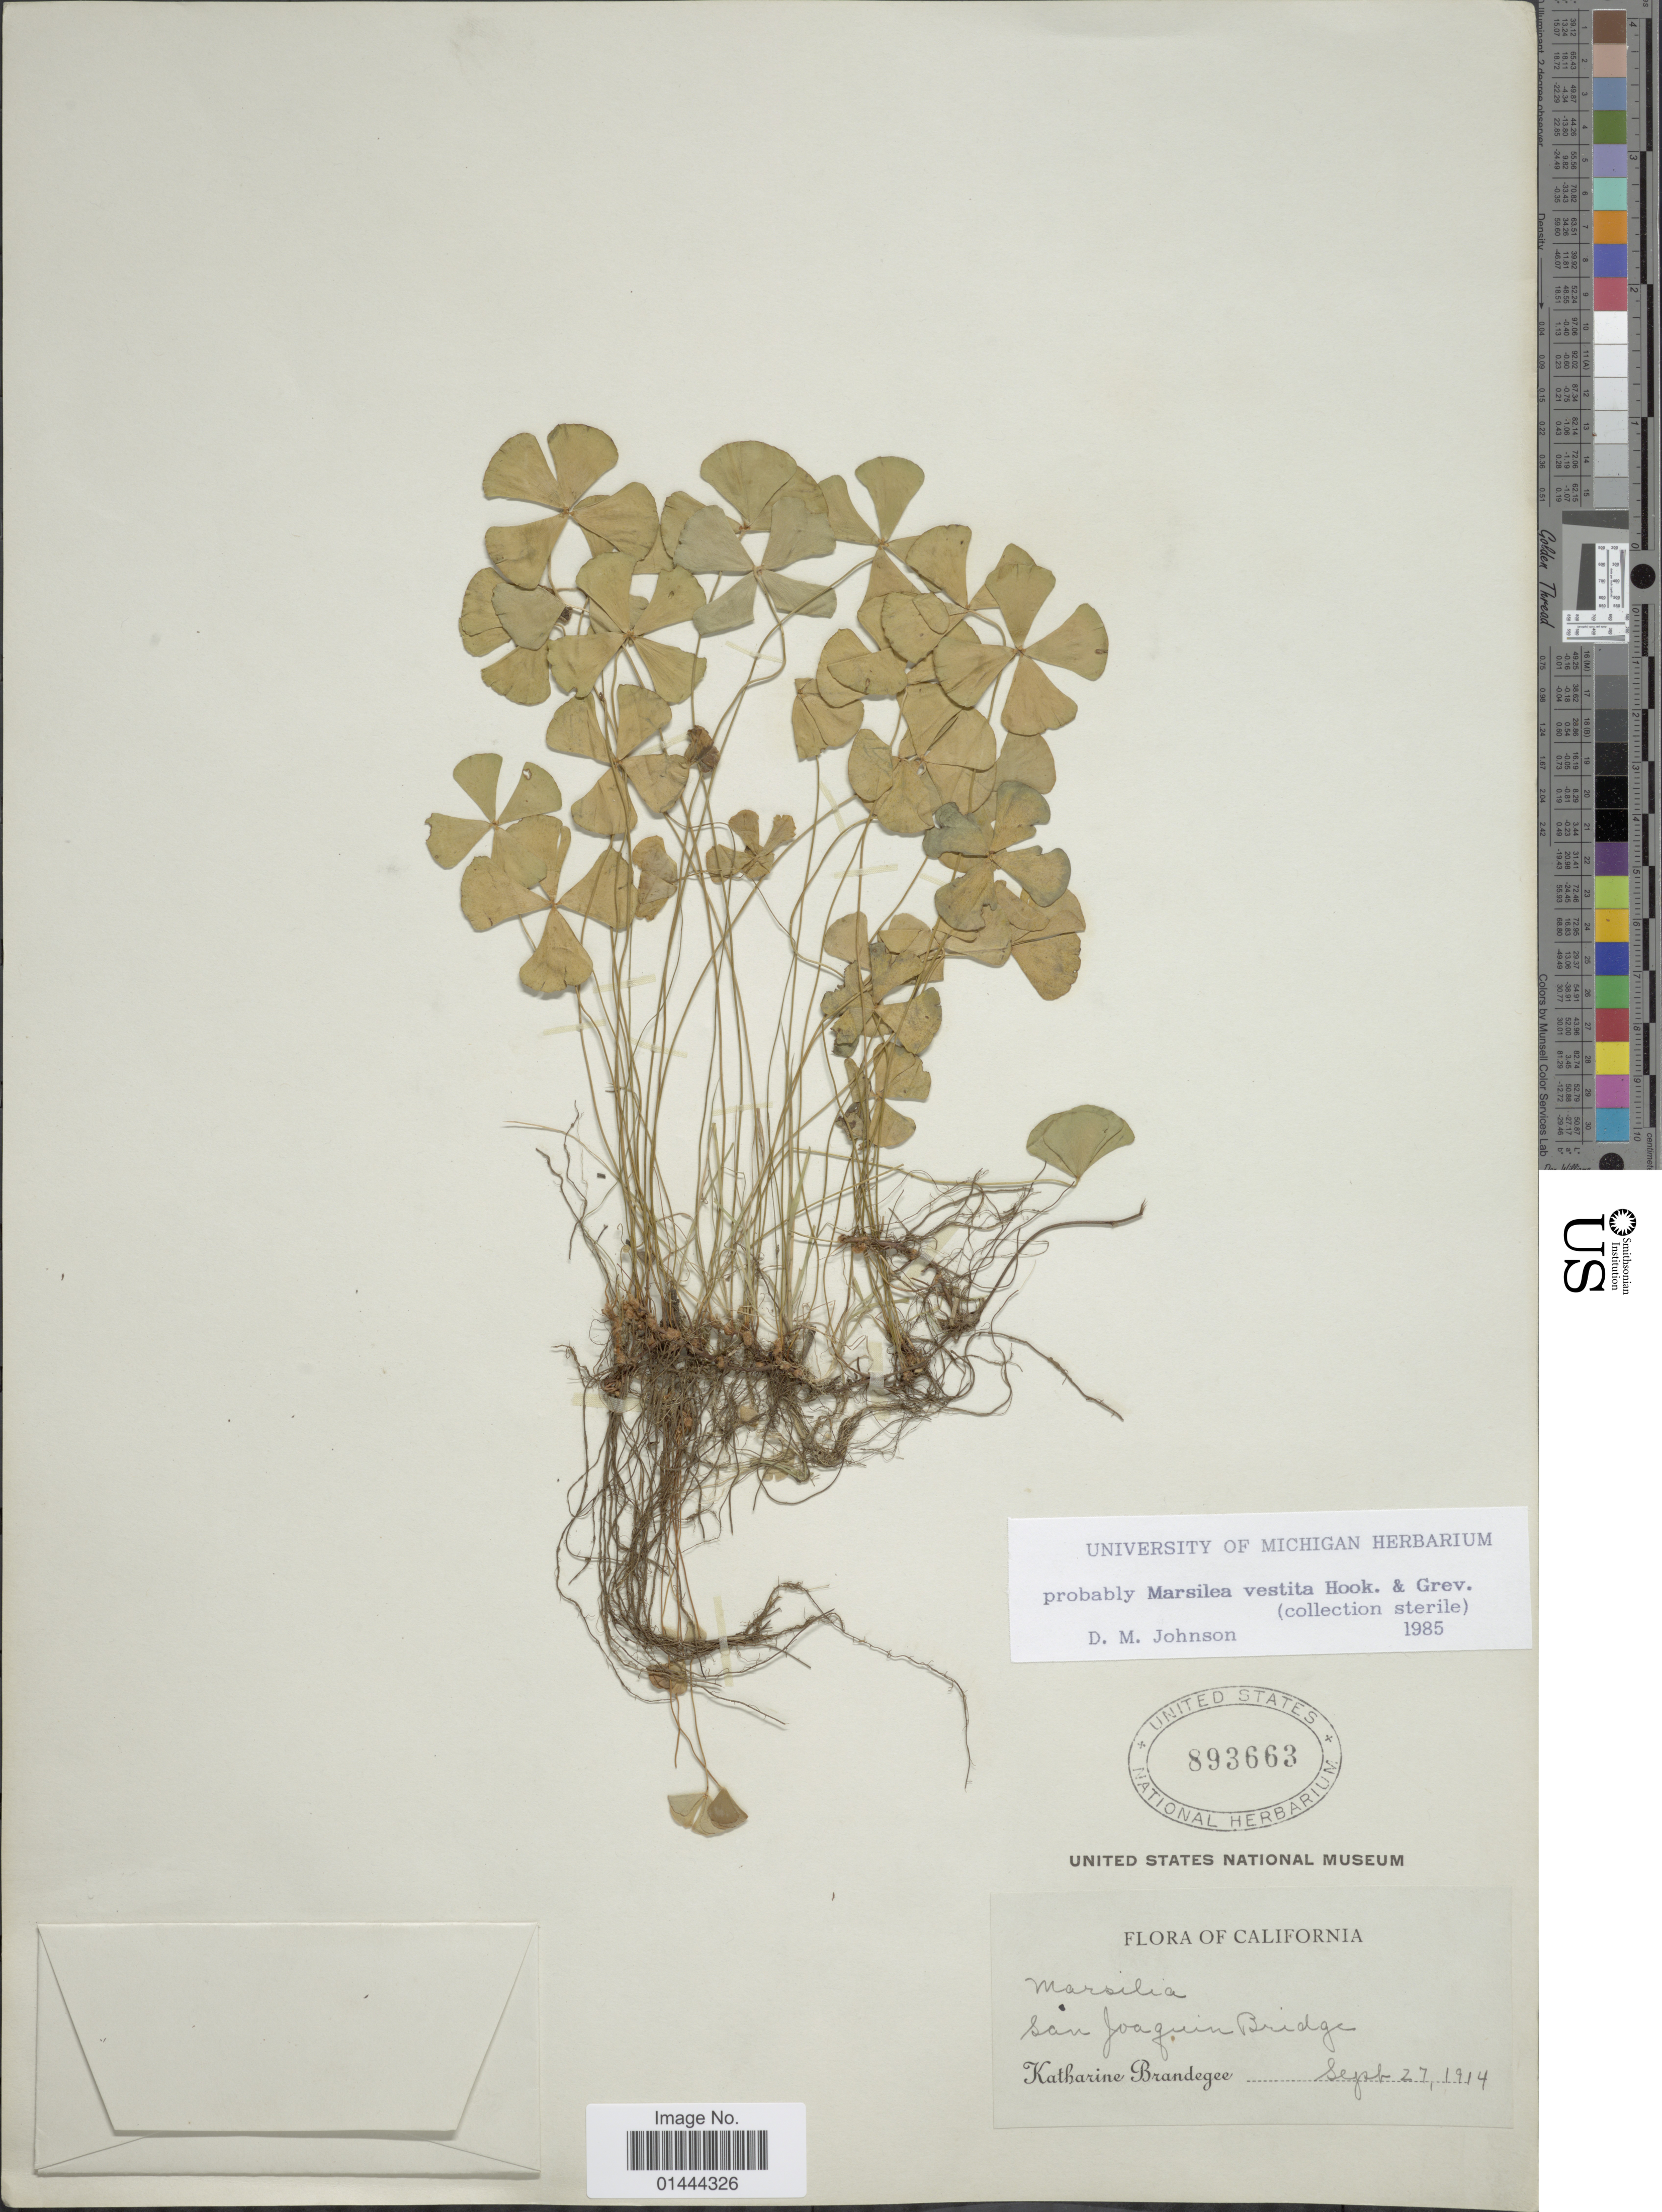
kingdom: Plantae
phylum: Tracheophyta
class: Polypodiopsida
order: Salviniales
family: Marsileaceae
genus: Marsilea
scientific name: Marsilea vestita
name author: Hook. & Grev.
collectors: M. K. Brandegee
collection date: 1914-09-27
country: United States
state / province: California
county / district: San Joaquin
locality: San Joaquin Bridge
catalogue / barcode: US 893663